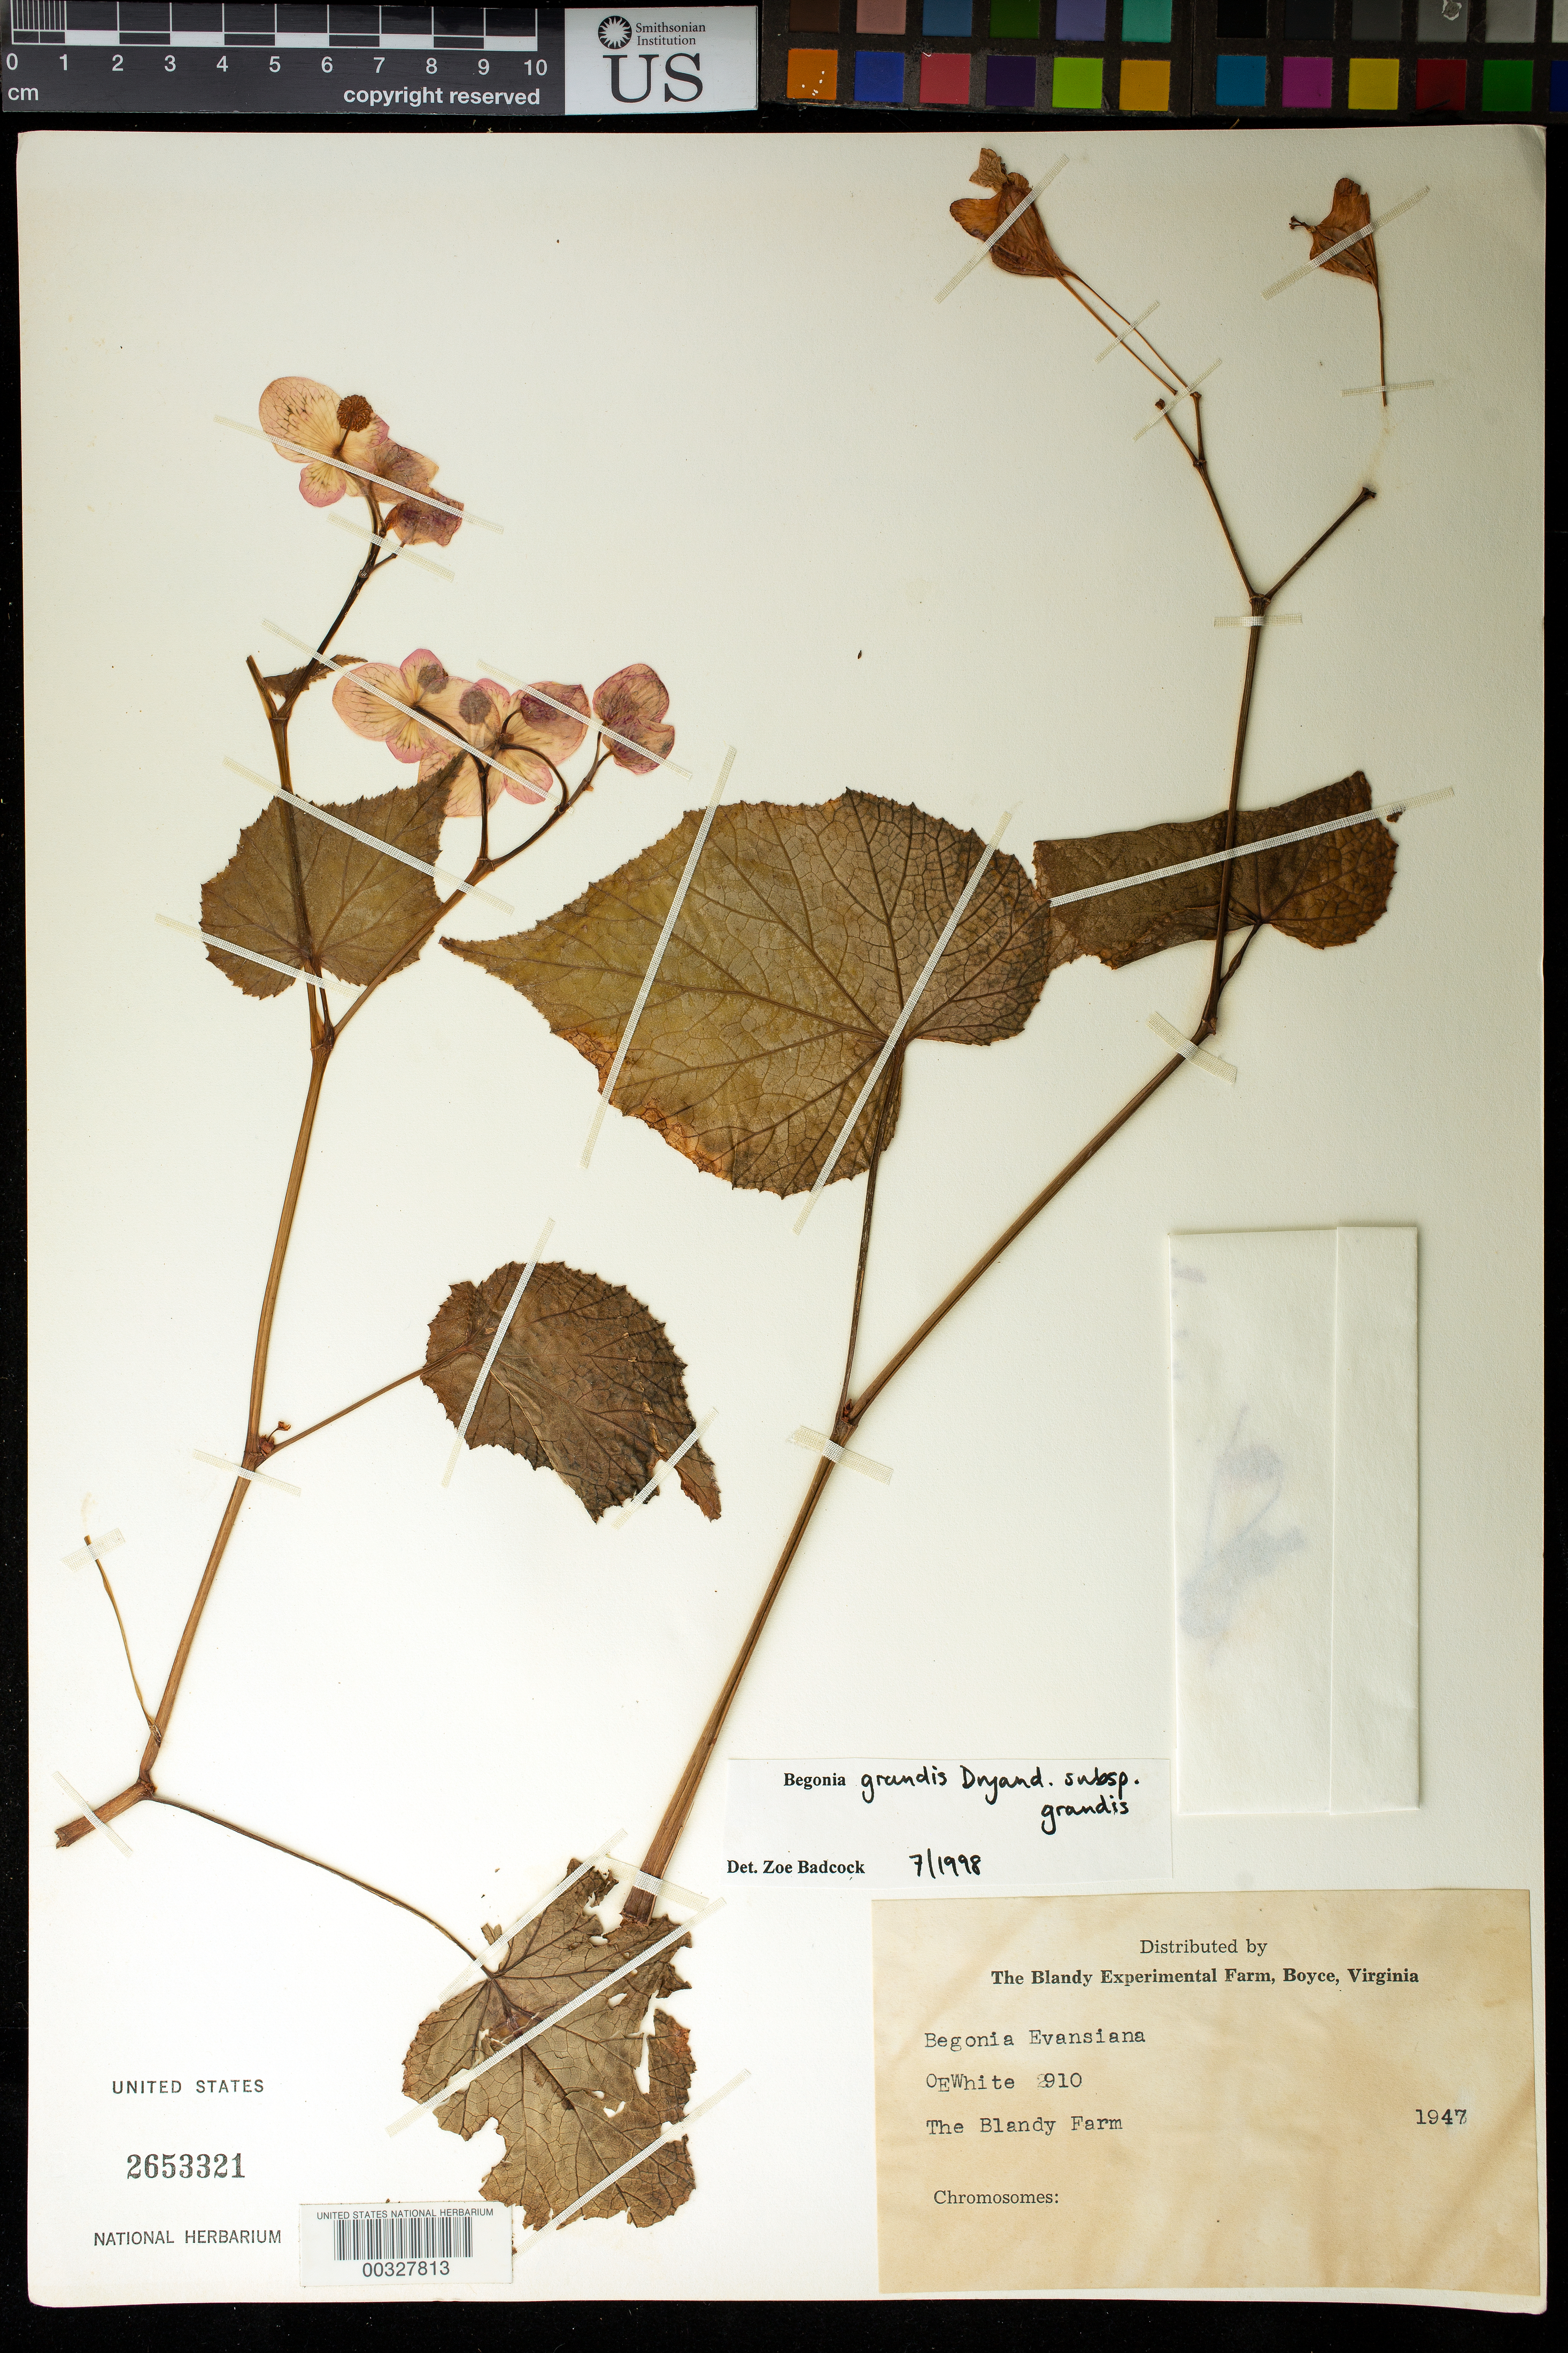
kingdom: Plantae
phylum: Tracheophyta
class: Magnoliopsida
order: Cucurbitales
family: Begoniaceae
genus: Begonia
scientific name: Begonia grandis subsp. grandis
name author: Dryand.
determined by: Badcock, Z.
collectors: O. E. White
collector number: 910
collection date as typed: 1947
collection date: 1947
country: United States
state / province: Virginia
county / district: Clarke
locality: Boyce, the Blandy Experimental Farm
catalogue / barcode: US 2653321